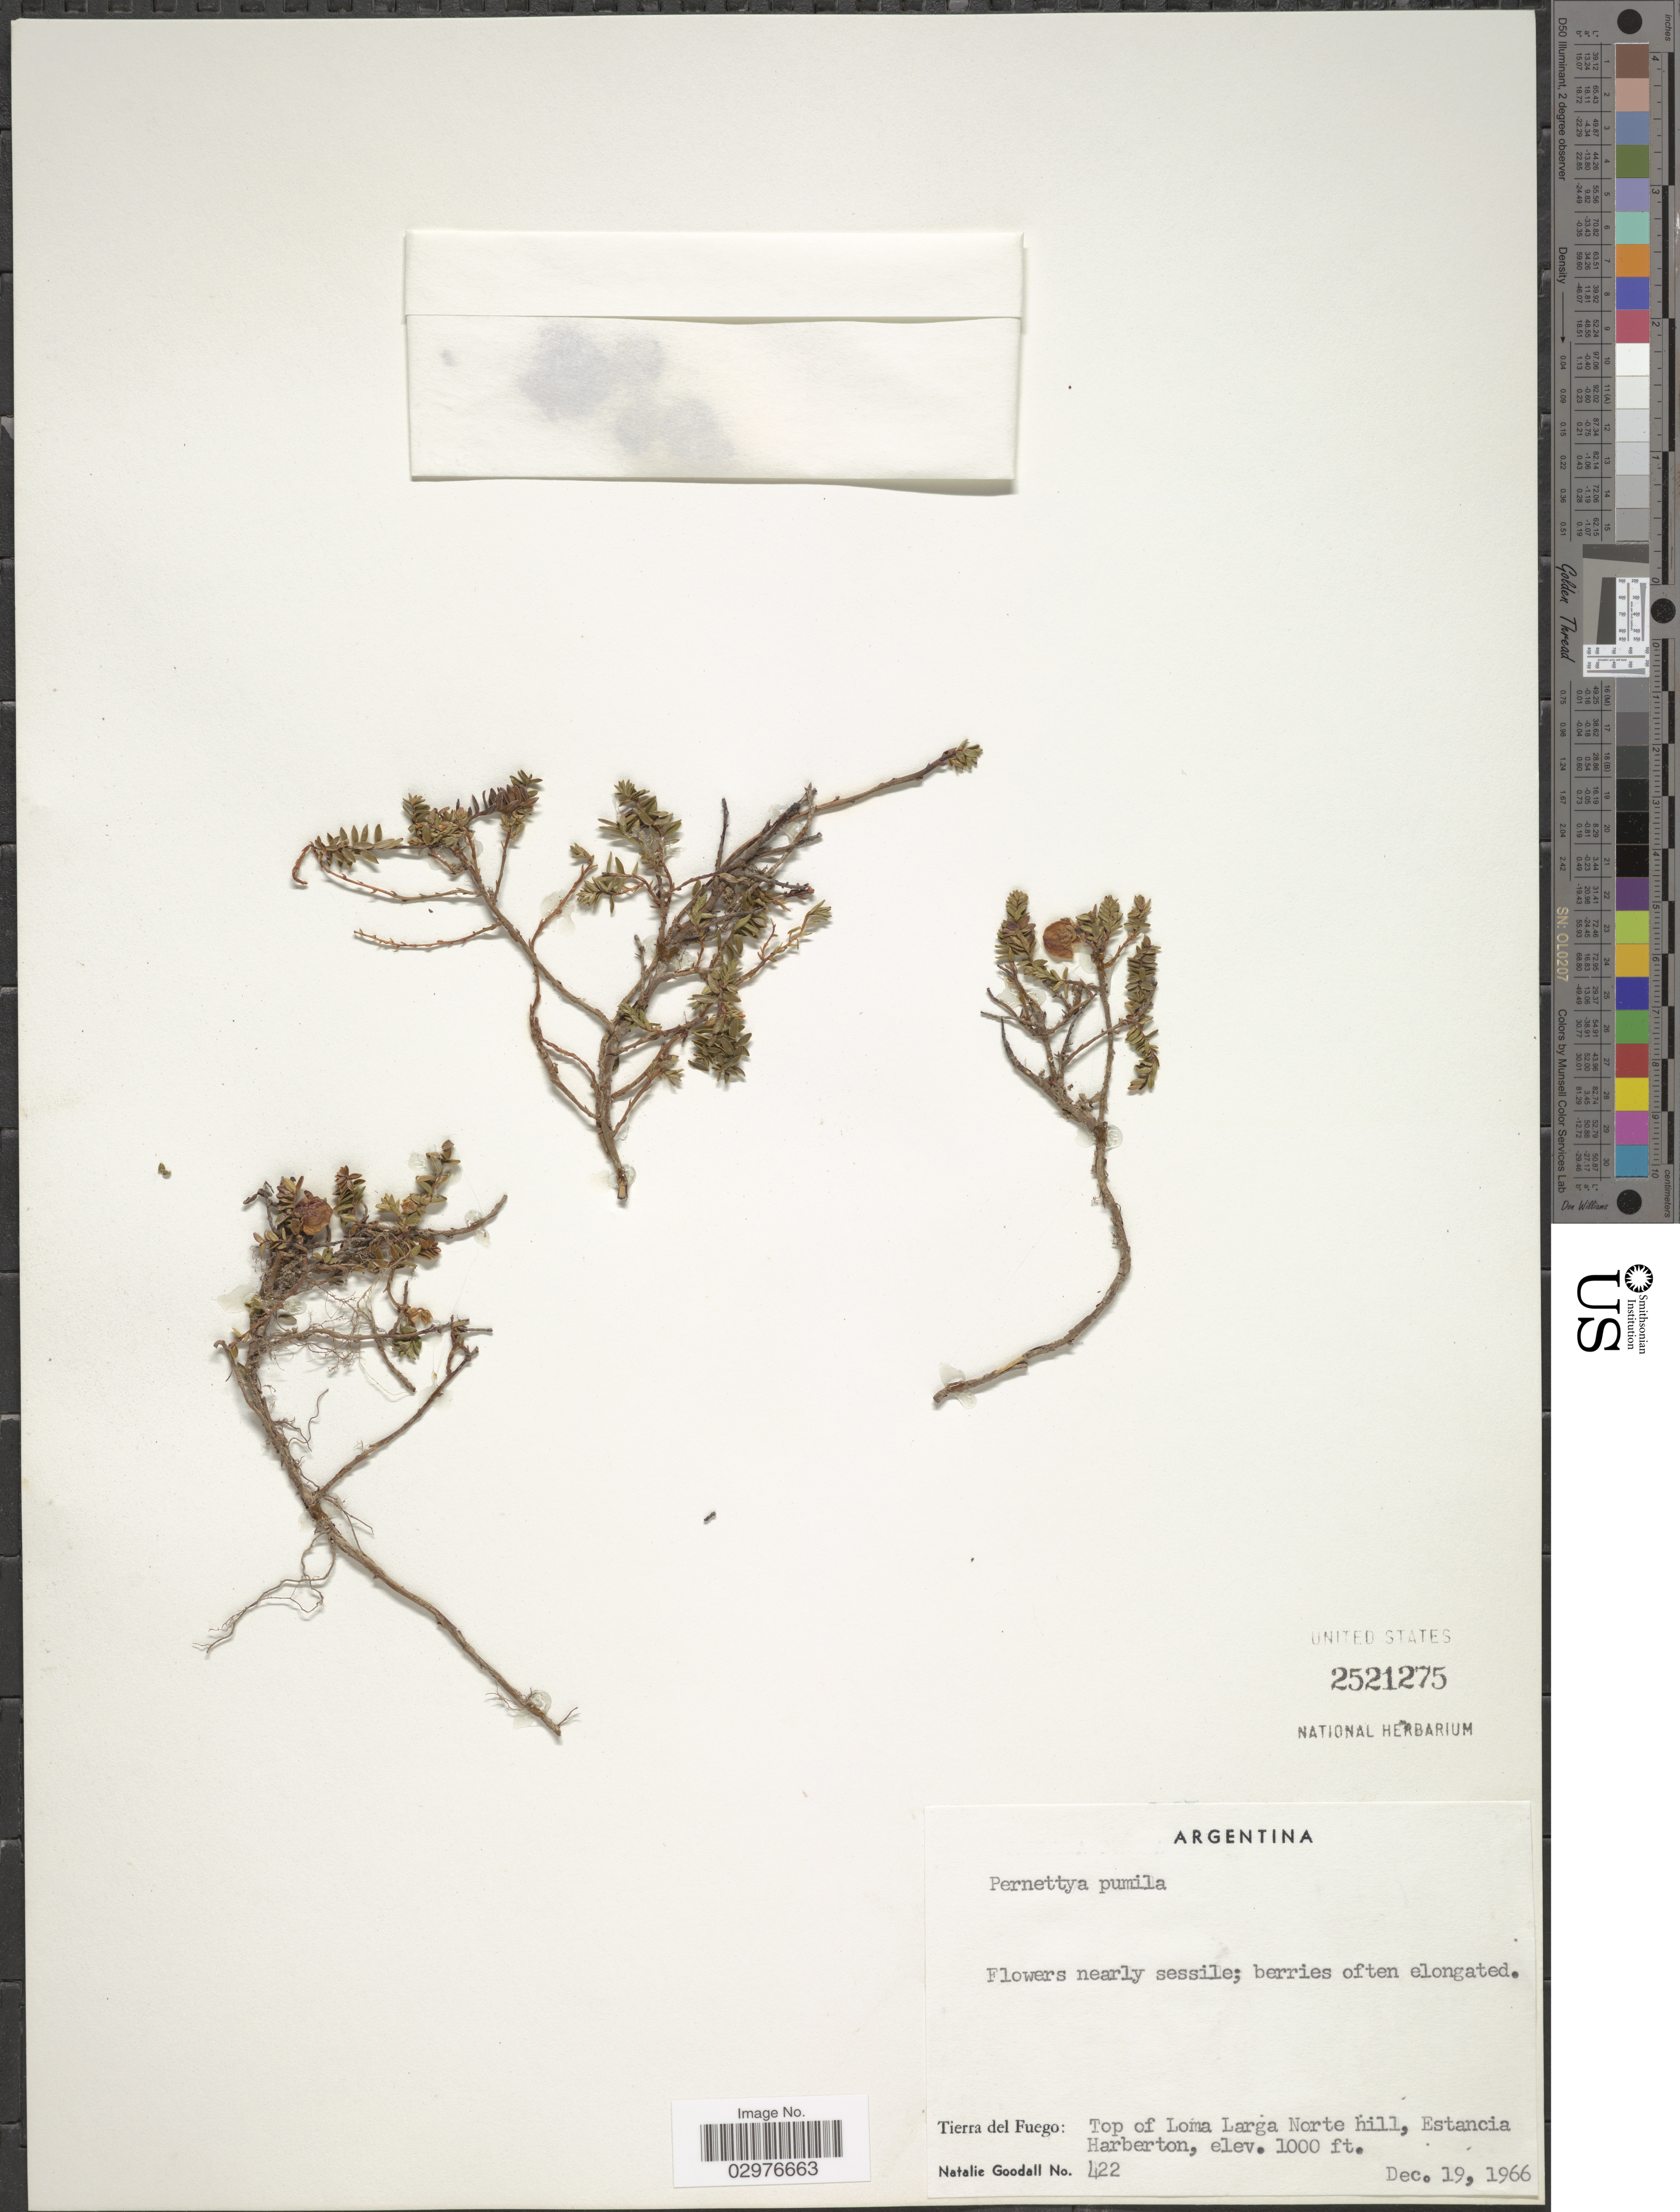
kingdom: Plantae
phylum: Tracheophyta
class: Magnoliopsida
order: Ericales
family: Ericaceae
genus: Gaultheria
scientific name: Gaultheria pumila var. pumila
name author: (L. f.) D.J. Middleton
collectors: N. Goodall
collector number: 422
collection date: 1966-12-19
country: Argentina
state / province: Tierra del Fuego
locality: Top of Loma Larga Norte hill, Estancia Harberton.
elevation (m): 305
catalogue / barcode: US 2521275